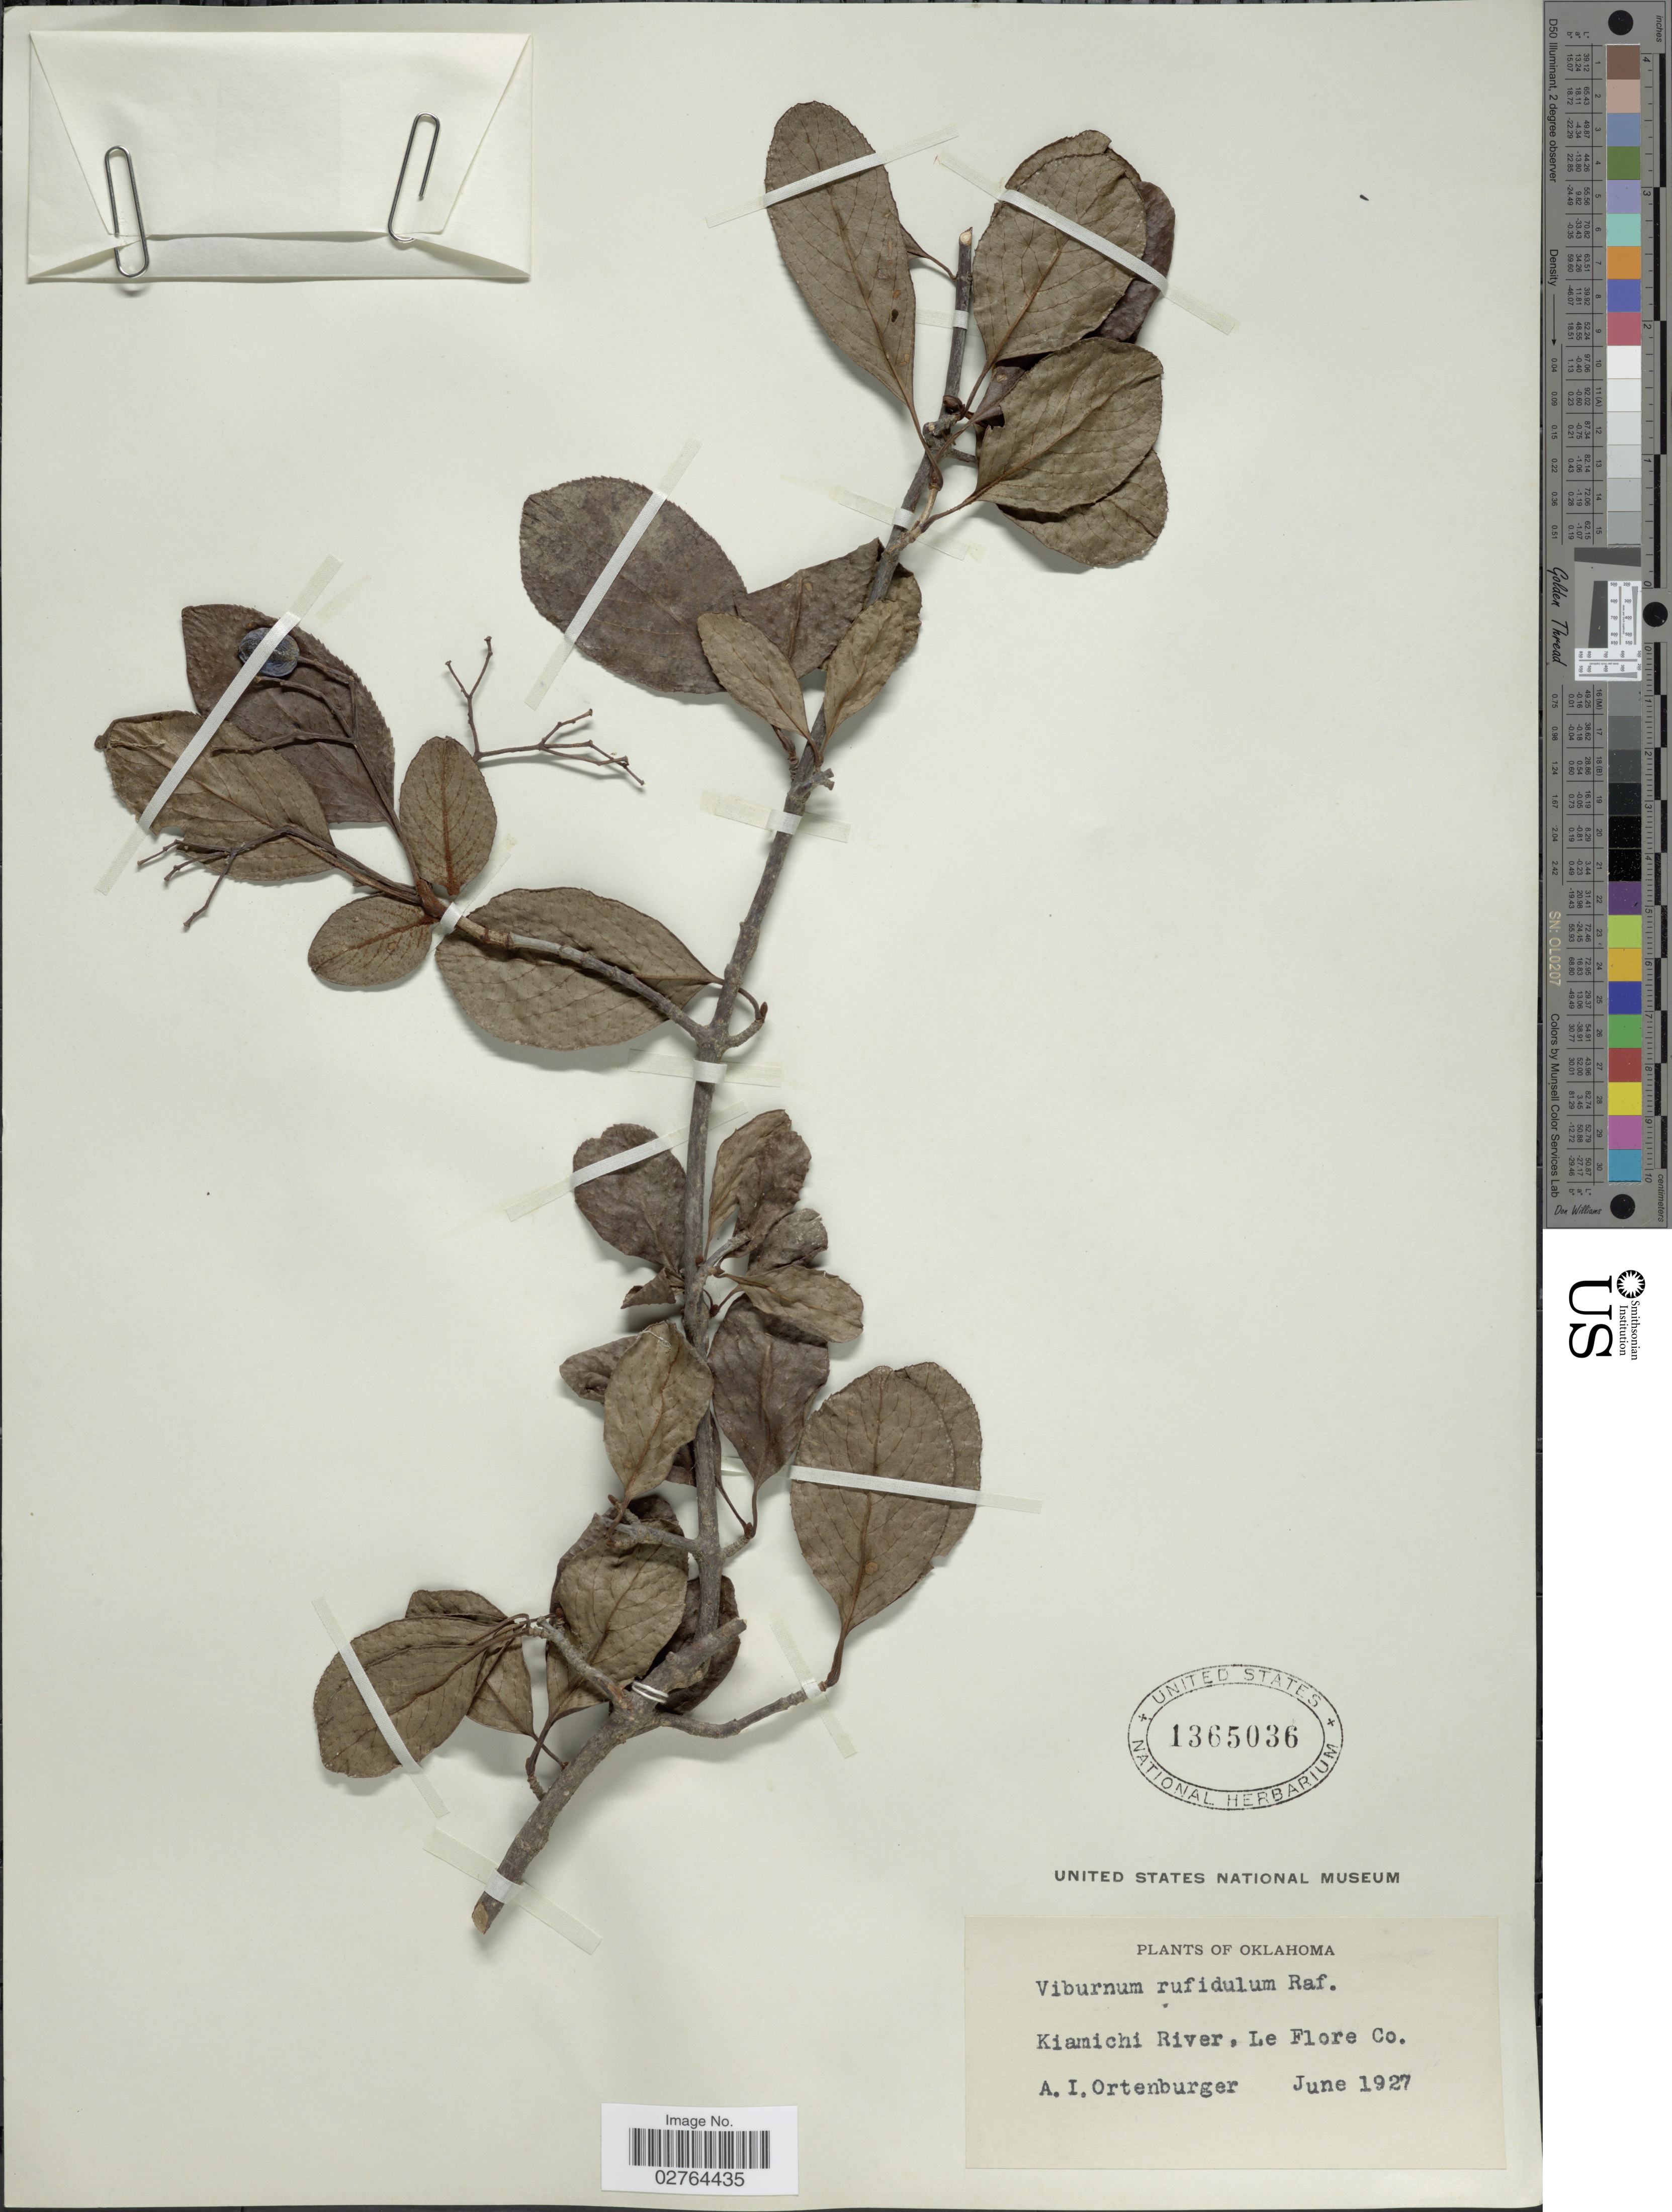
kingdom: Plantae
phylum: Tracheophyta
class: Magnoliopsida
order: Dipsacales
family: Viburnaceae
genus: Viburnum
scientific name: Viburnum rufidulum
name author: Raf.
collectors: A. Ortenburger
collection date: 1927-06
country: United States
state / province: Oklahoma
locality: Kiamichi River, Le Flore Co.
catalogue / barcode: US 1365036